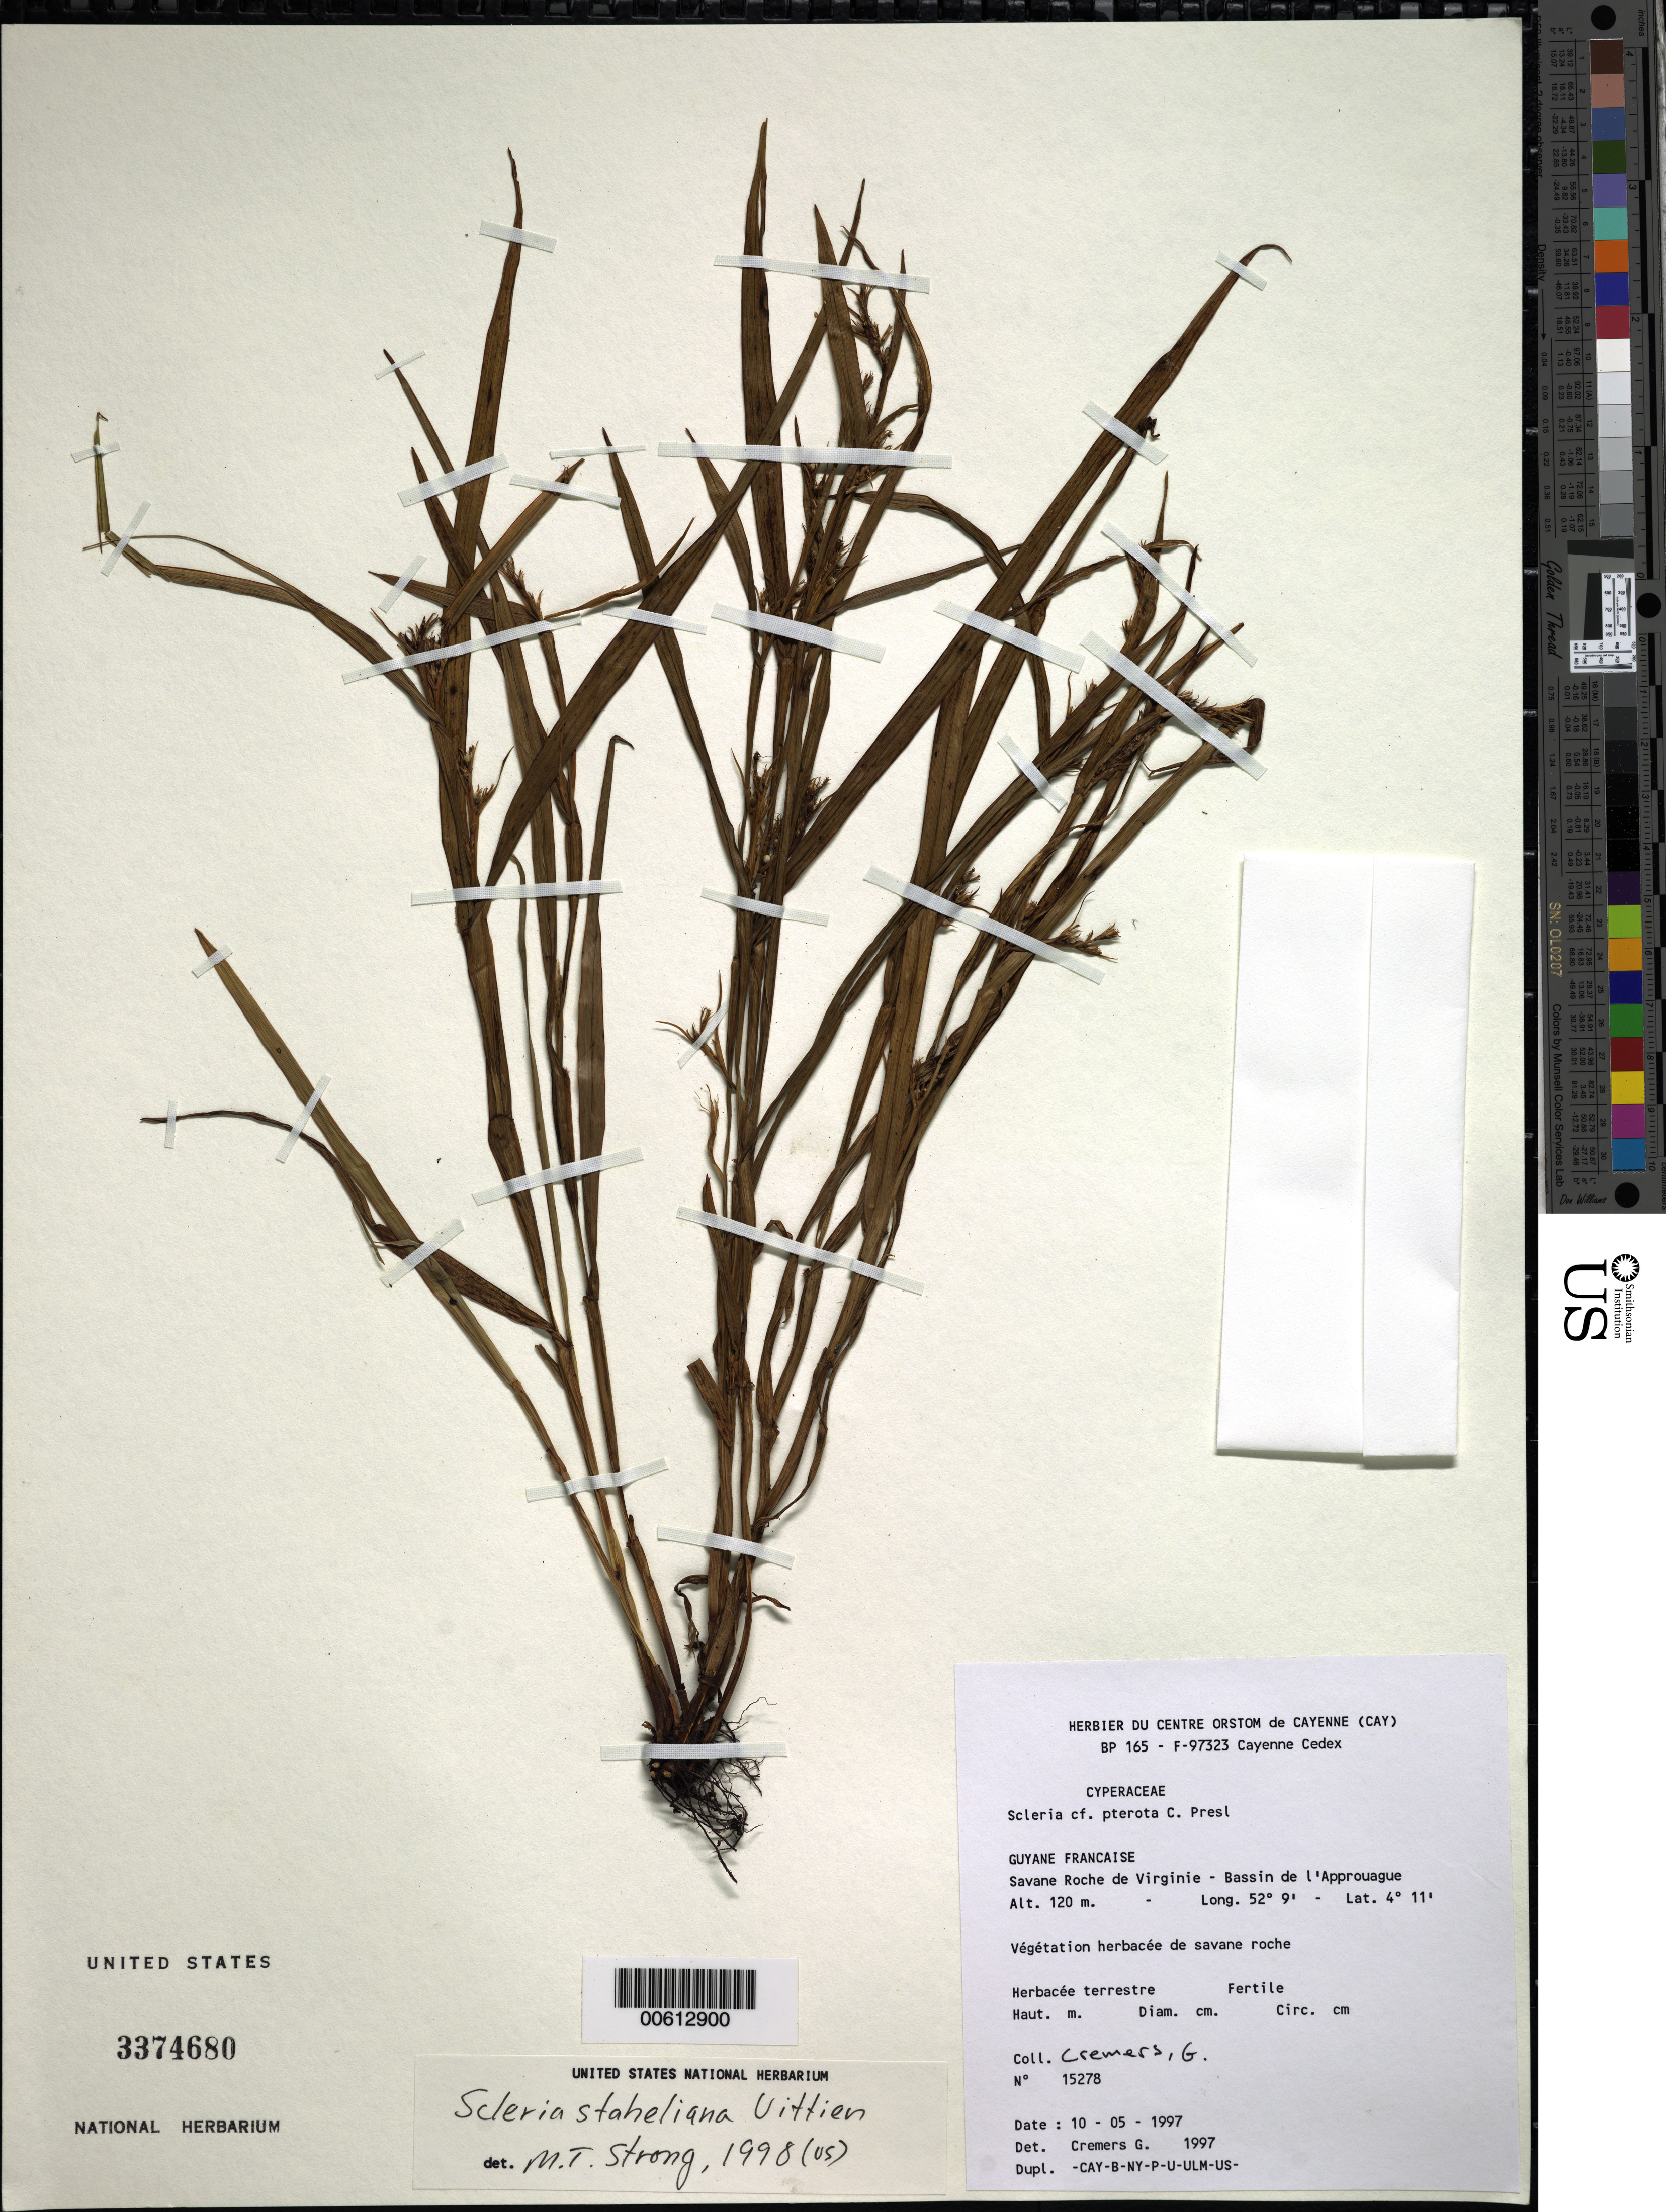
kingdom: Plantae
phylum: Tracheophyta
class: Liliopsida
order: Poales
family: Cyperaceae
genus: Scleria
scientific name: Scleria staheliana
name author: Uittien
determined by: Strong, M. T., (US), Smithsonian Institution - National Museum of Natural History (UNITED STATES)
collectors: G. Cremers & J.-J. de Granville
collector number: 15278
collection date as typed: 10-May-97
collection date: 1997-05-10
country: French Guiana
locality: Savane Roche de Virginie, Bassin de l'Approuague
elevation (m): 120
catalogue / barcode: US 3374680